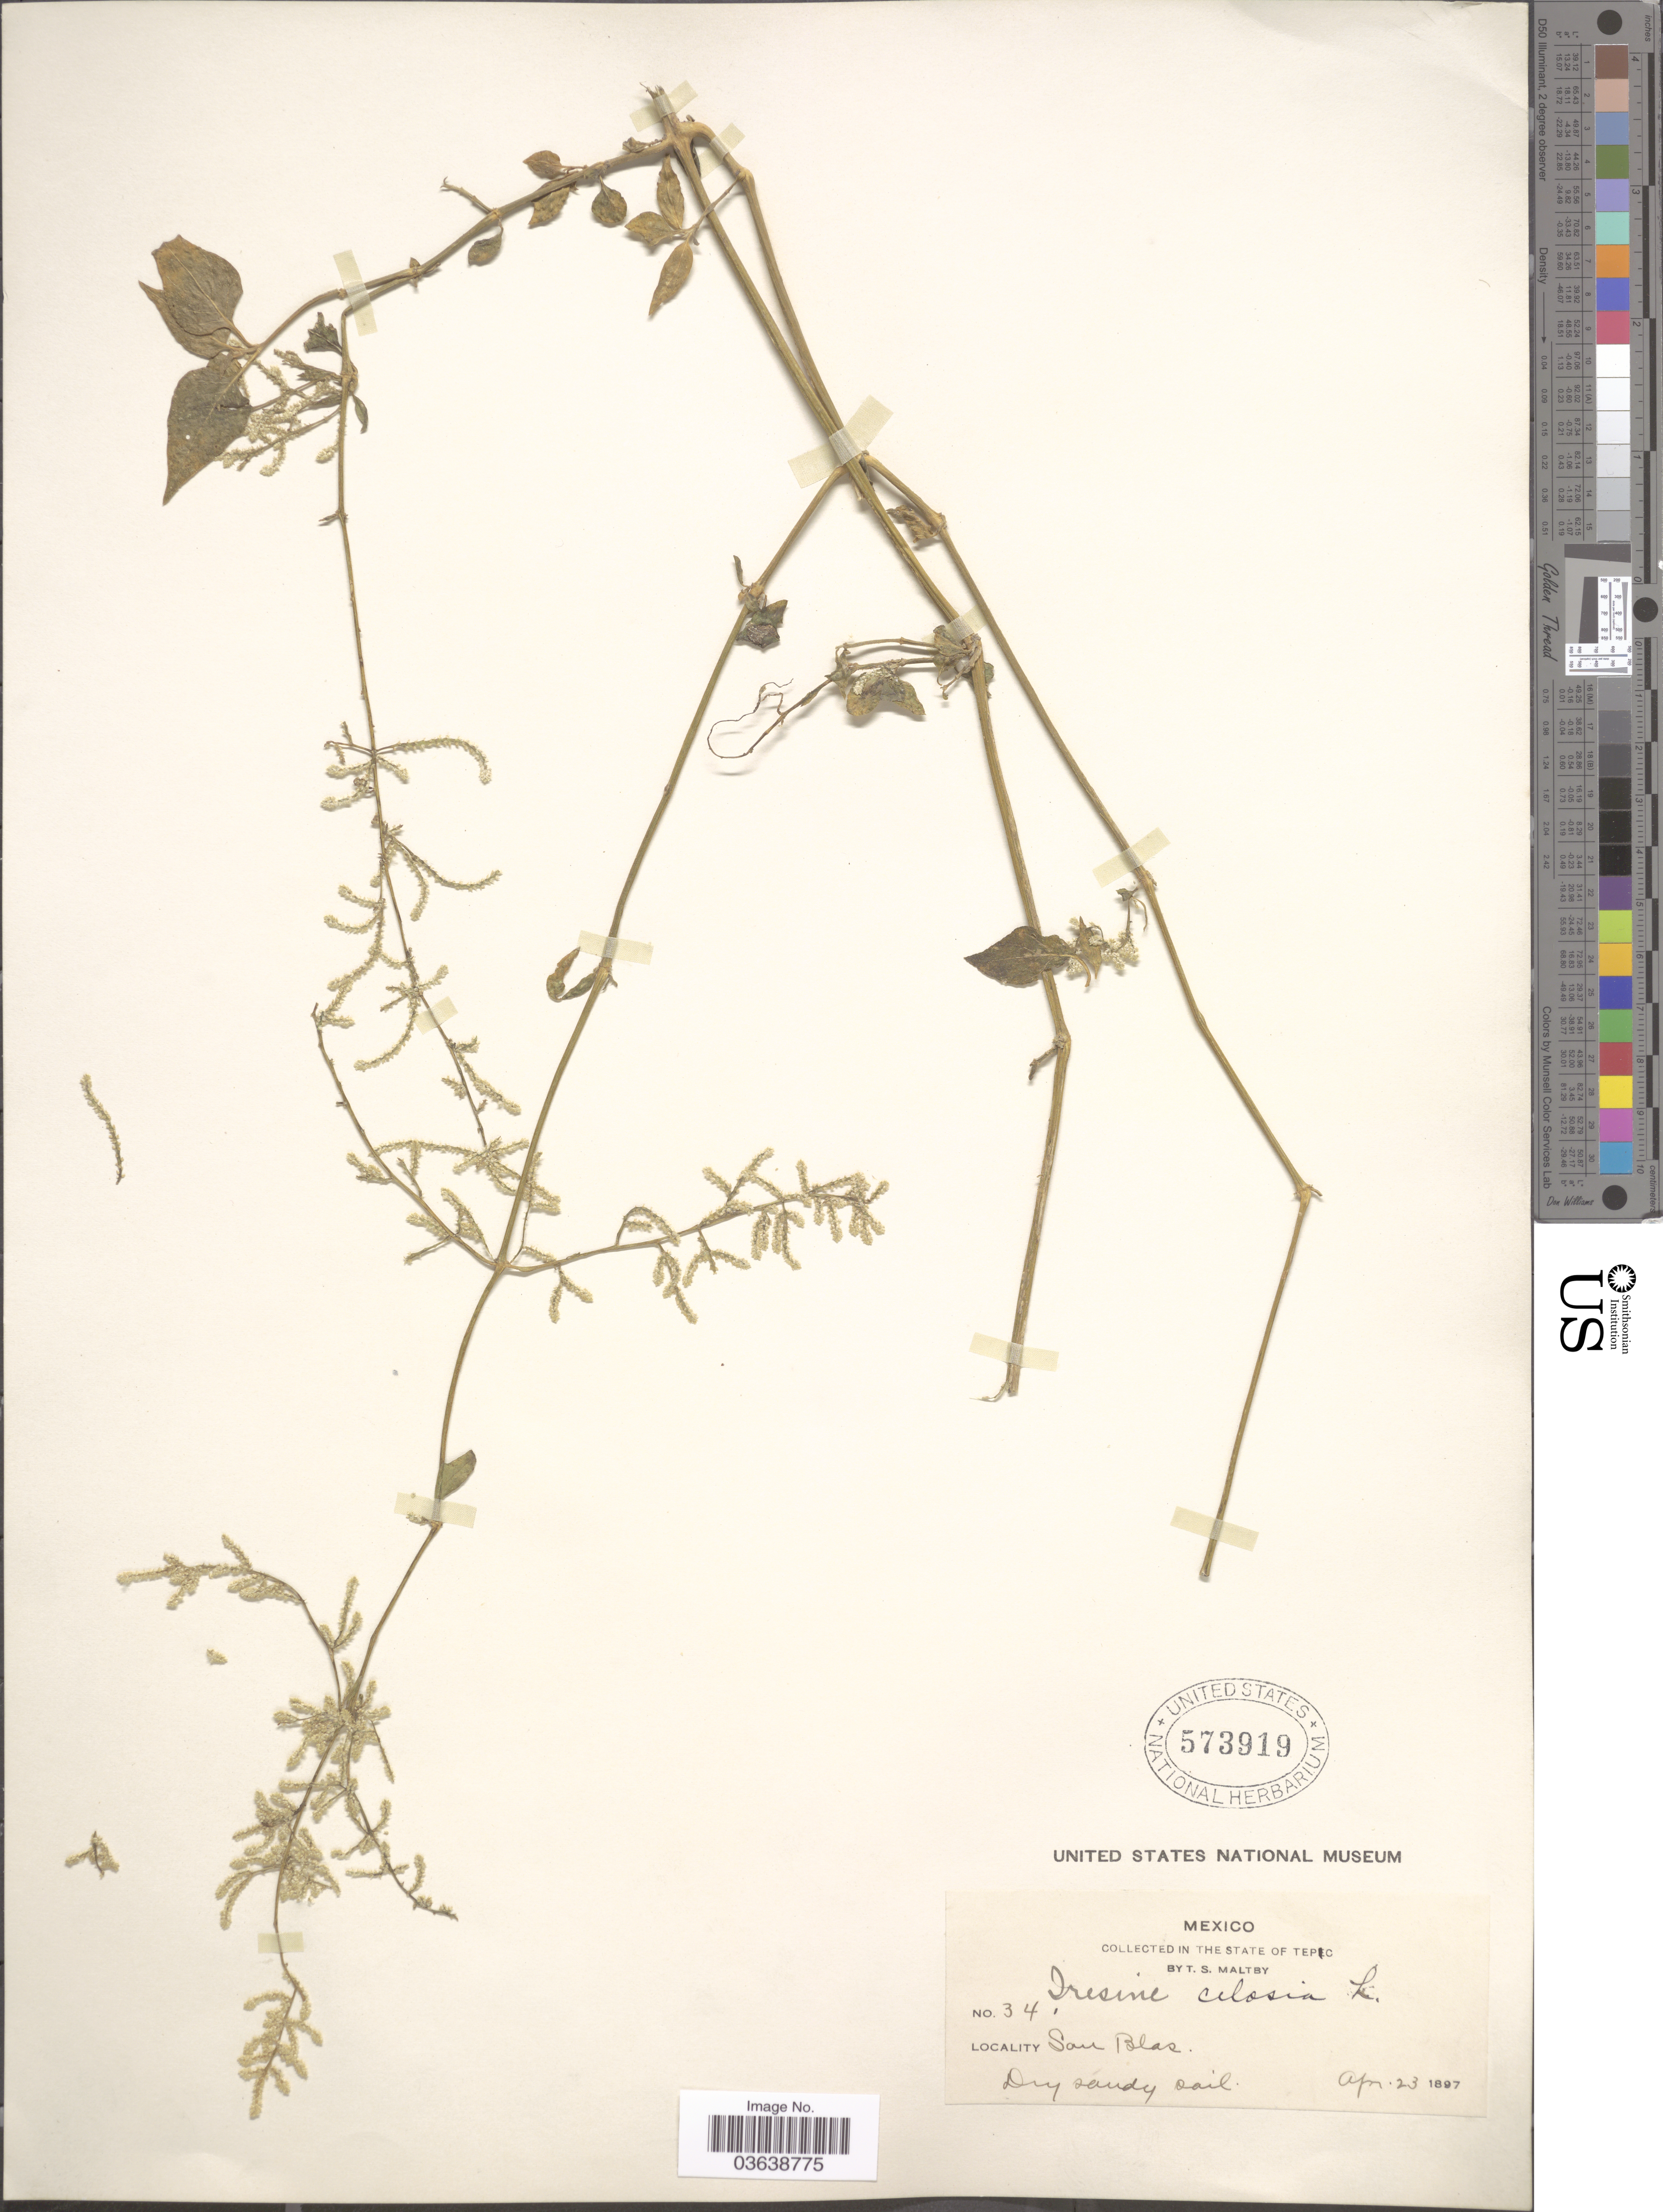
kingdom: Plantae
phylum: Tracheophyta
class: Magnoliopsida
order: Caryophyllales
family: Amaranthaceae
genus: Iresine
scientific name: Iresine celosia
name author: L.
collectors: T. S. Maltby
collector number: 34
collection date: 1897-04-23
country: Mexico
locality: In the State of Tepic. San Blas.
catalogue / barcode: US 573919